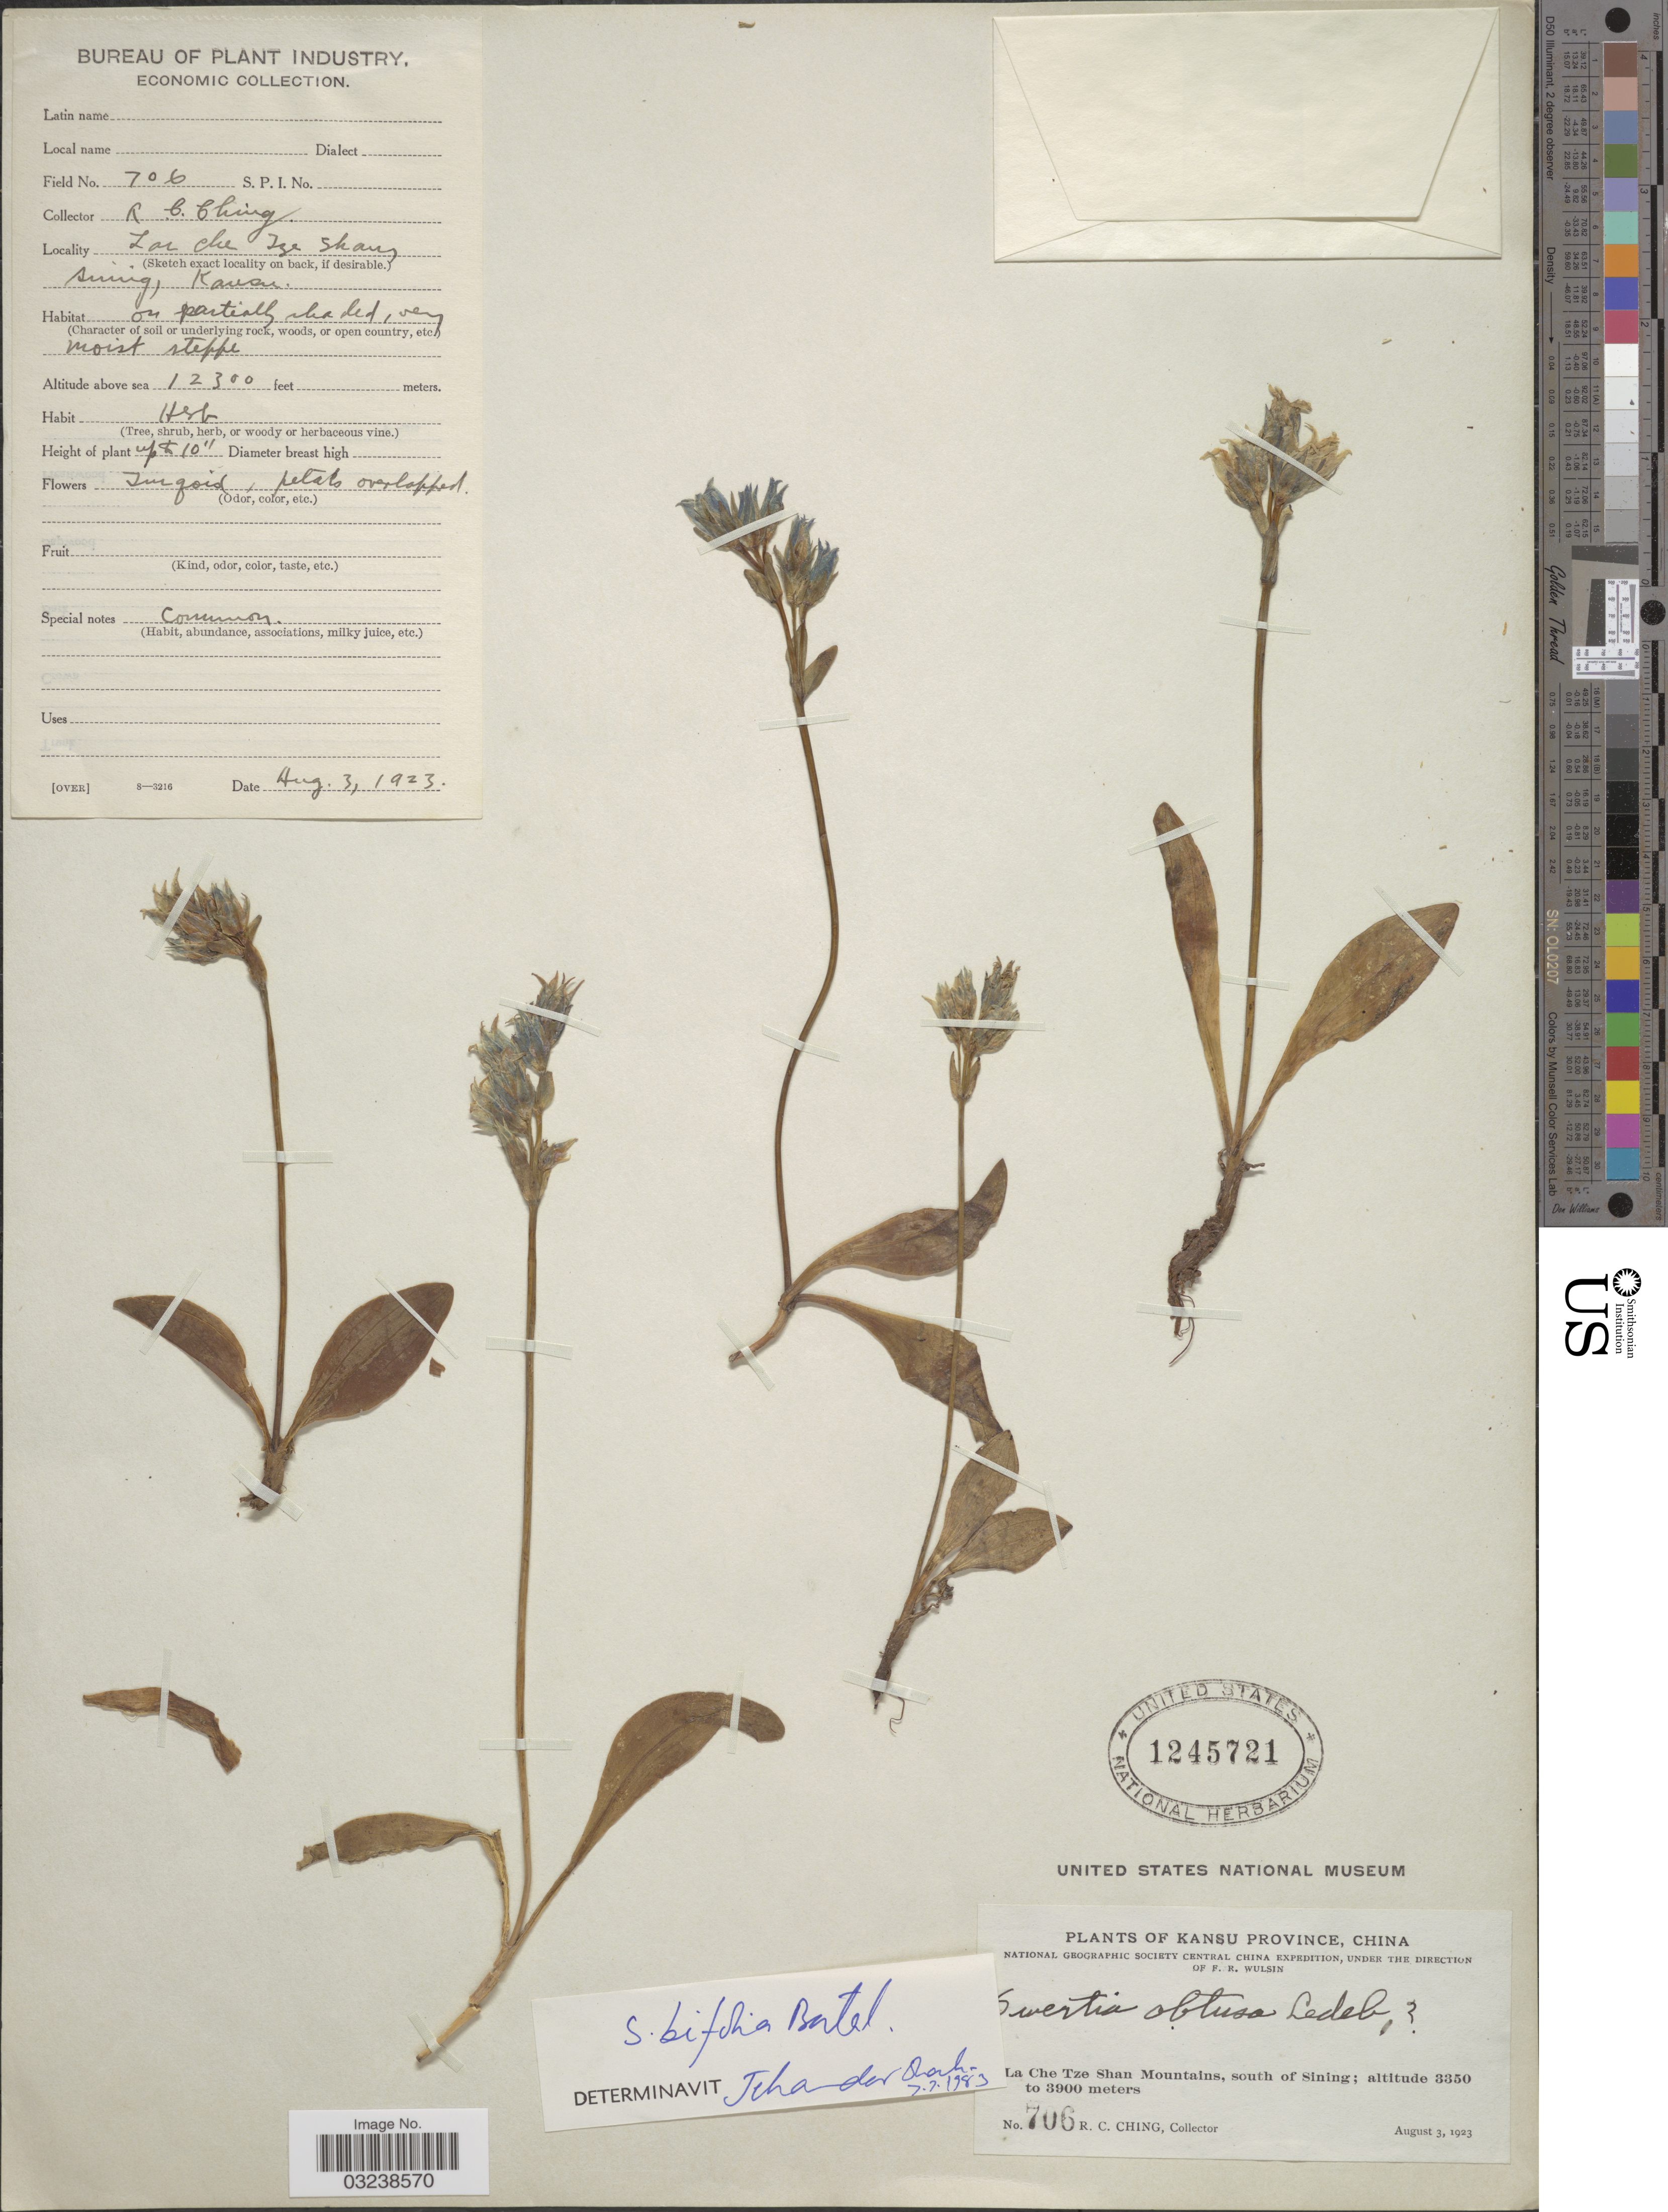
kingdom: Plantae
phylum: Tracheophyta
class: Magnoliopsida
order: Gentianales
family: Gentianaceae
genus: Swertia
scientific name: Swertia bifolia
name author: Batalin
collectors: R. C. Ching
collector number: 706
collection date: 1923-08-03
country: China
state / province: Gansu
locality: Kansu Province. La Che Tze Shan Mountains, south of Sining.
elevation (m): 3749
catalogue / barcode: US 1245721